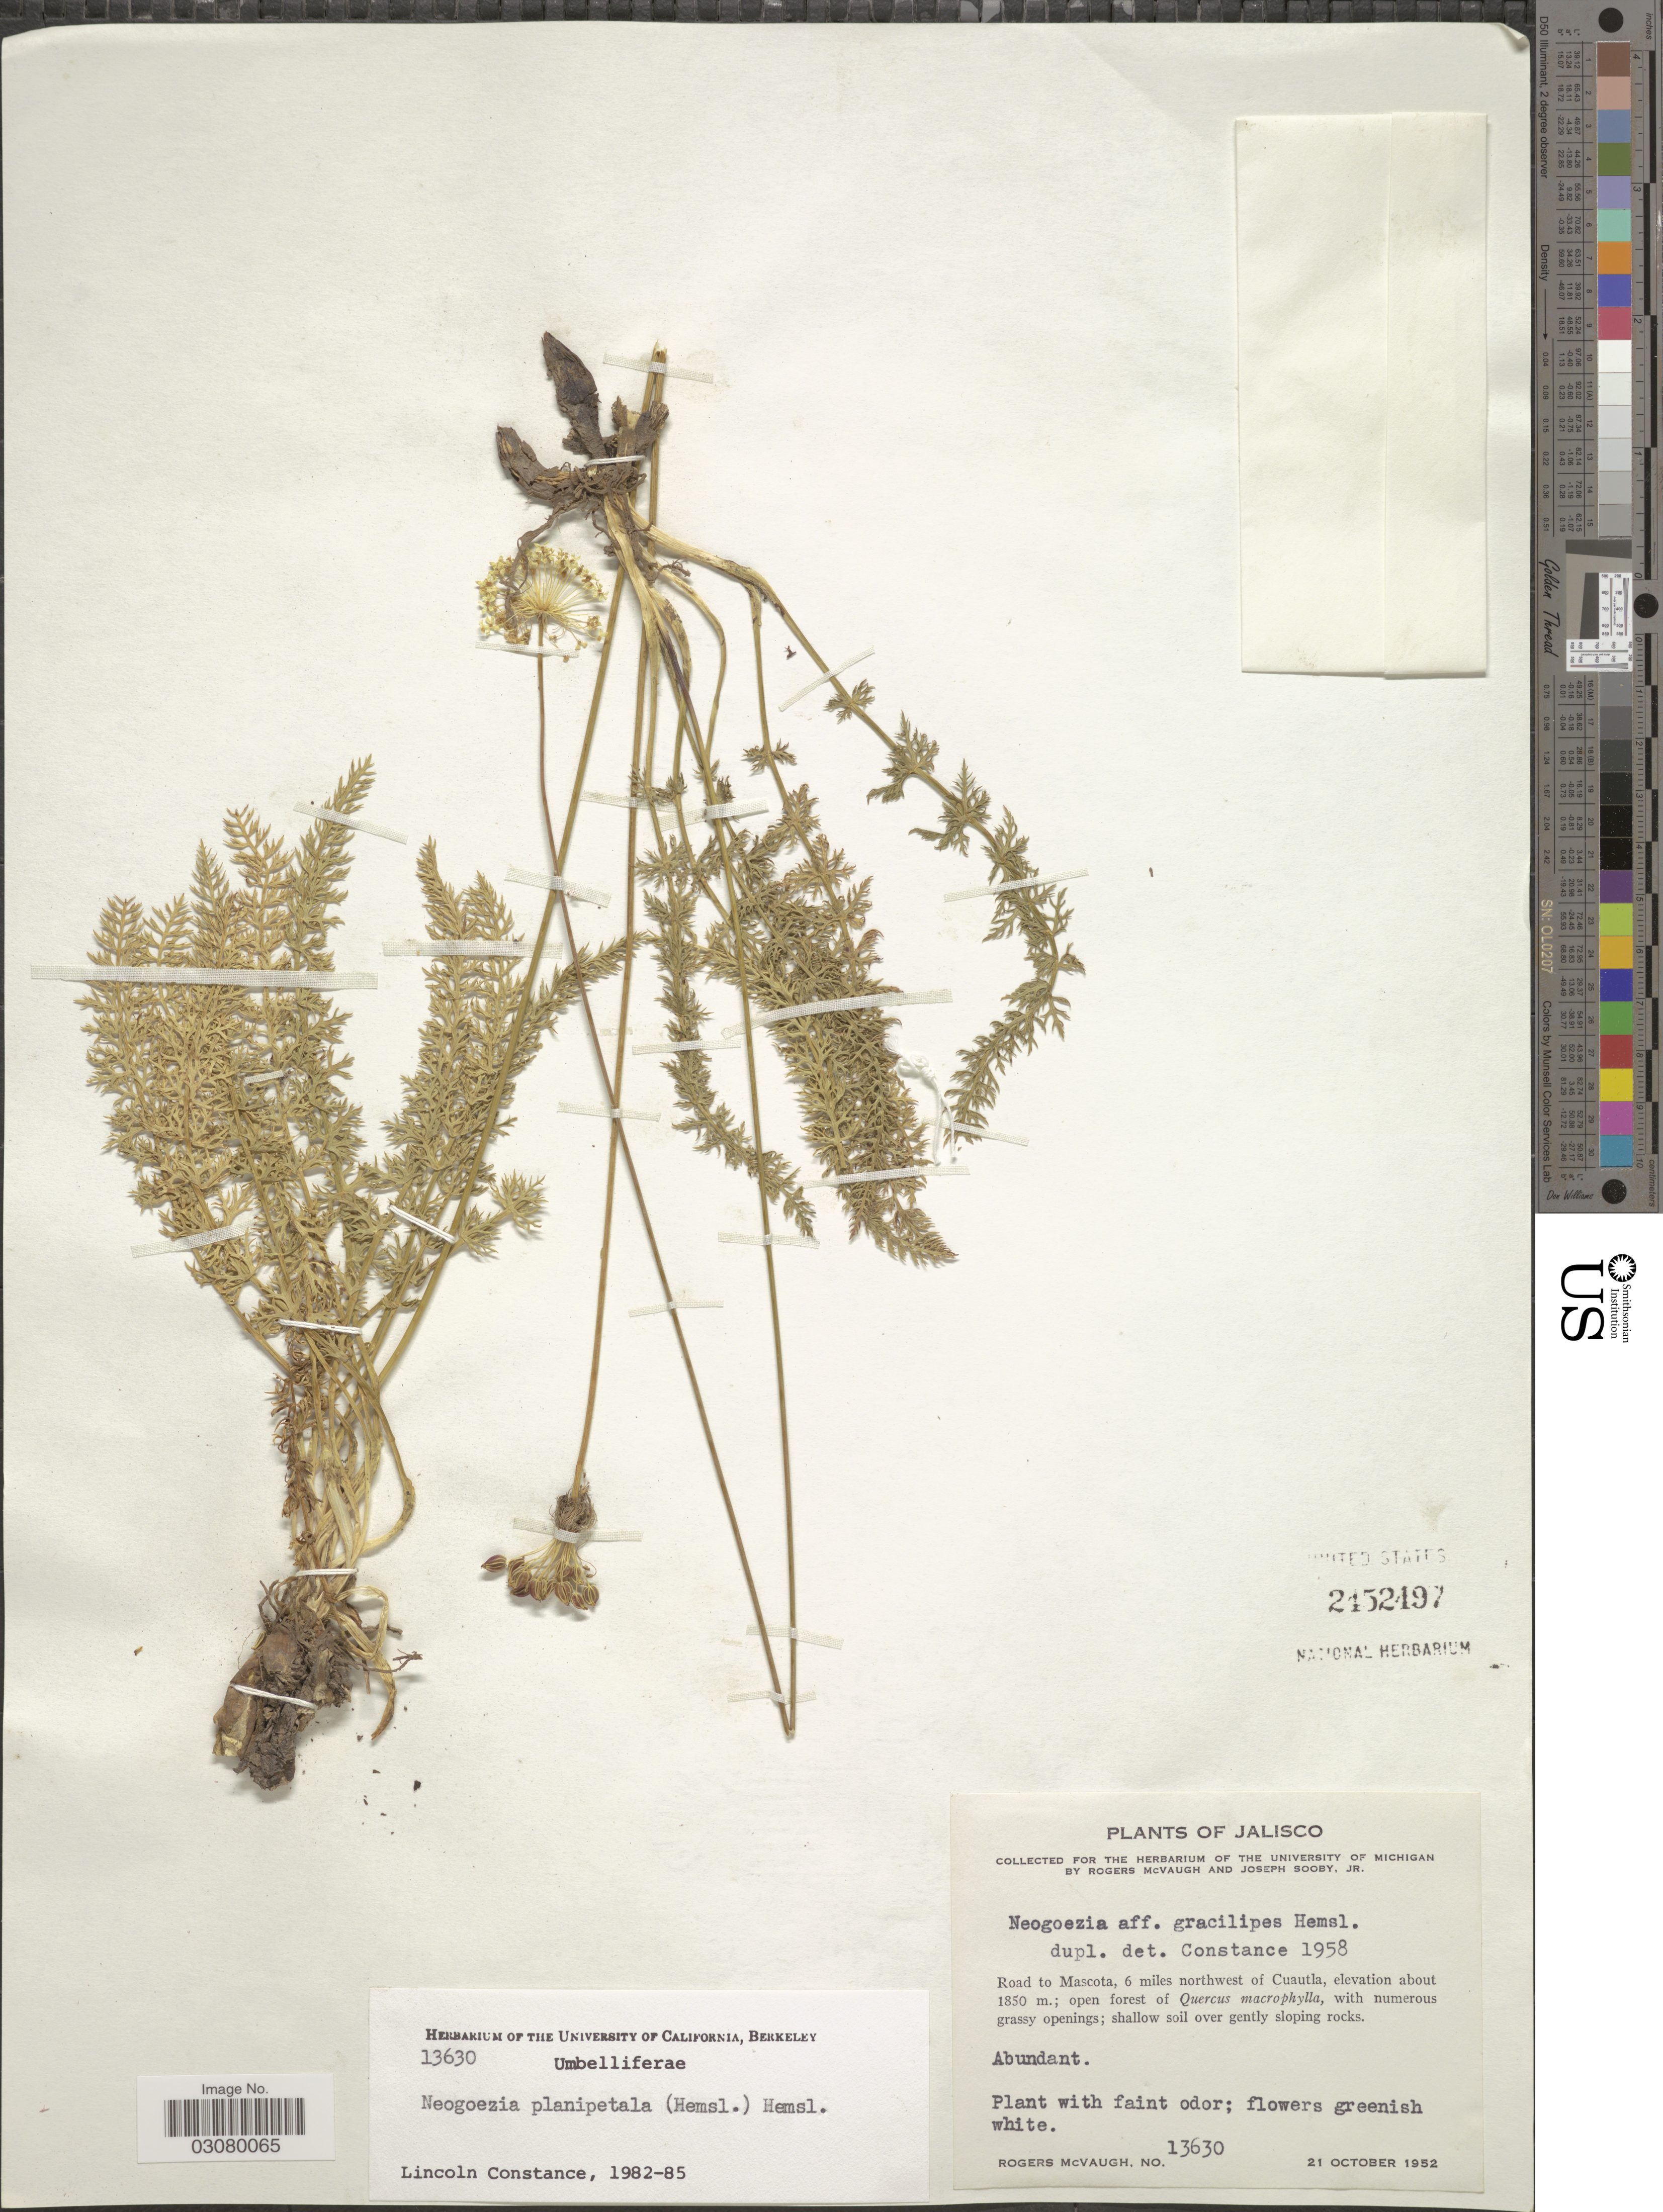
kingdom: Plantae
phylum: Tracheophyta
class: Magnoliopsida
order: Apiales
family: Apiaceae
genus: Neogoezia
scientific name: Neogoezia planipetala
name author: (Hemsl.) Hemsl.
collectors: R. McVaugh & J. Sooby Jr.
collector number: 13630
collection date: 1952-10-21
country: Mexico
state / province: Jalisco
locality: Road to Mascota, 6 miles northwest of Cuautla.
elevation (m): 1850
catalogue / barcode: US 2452497